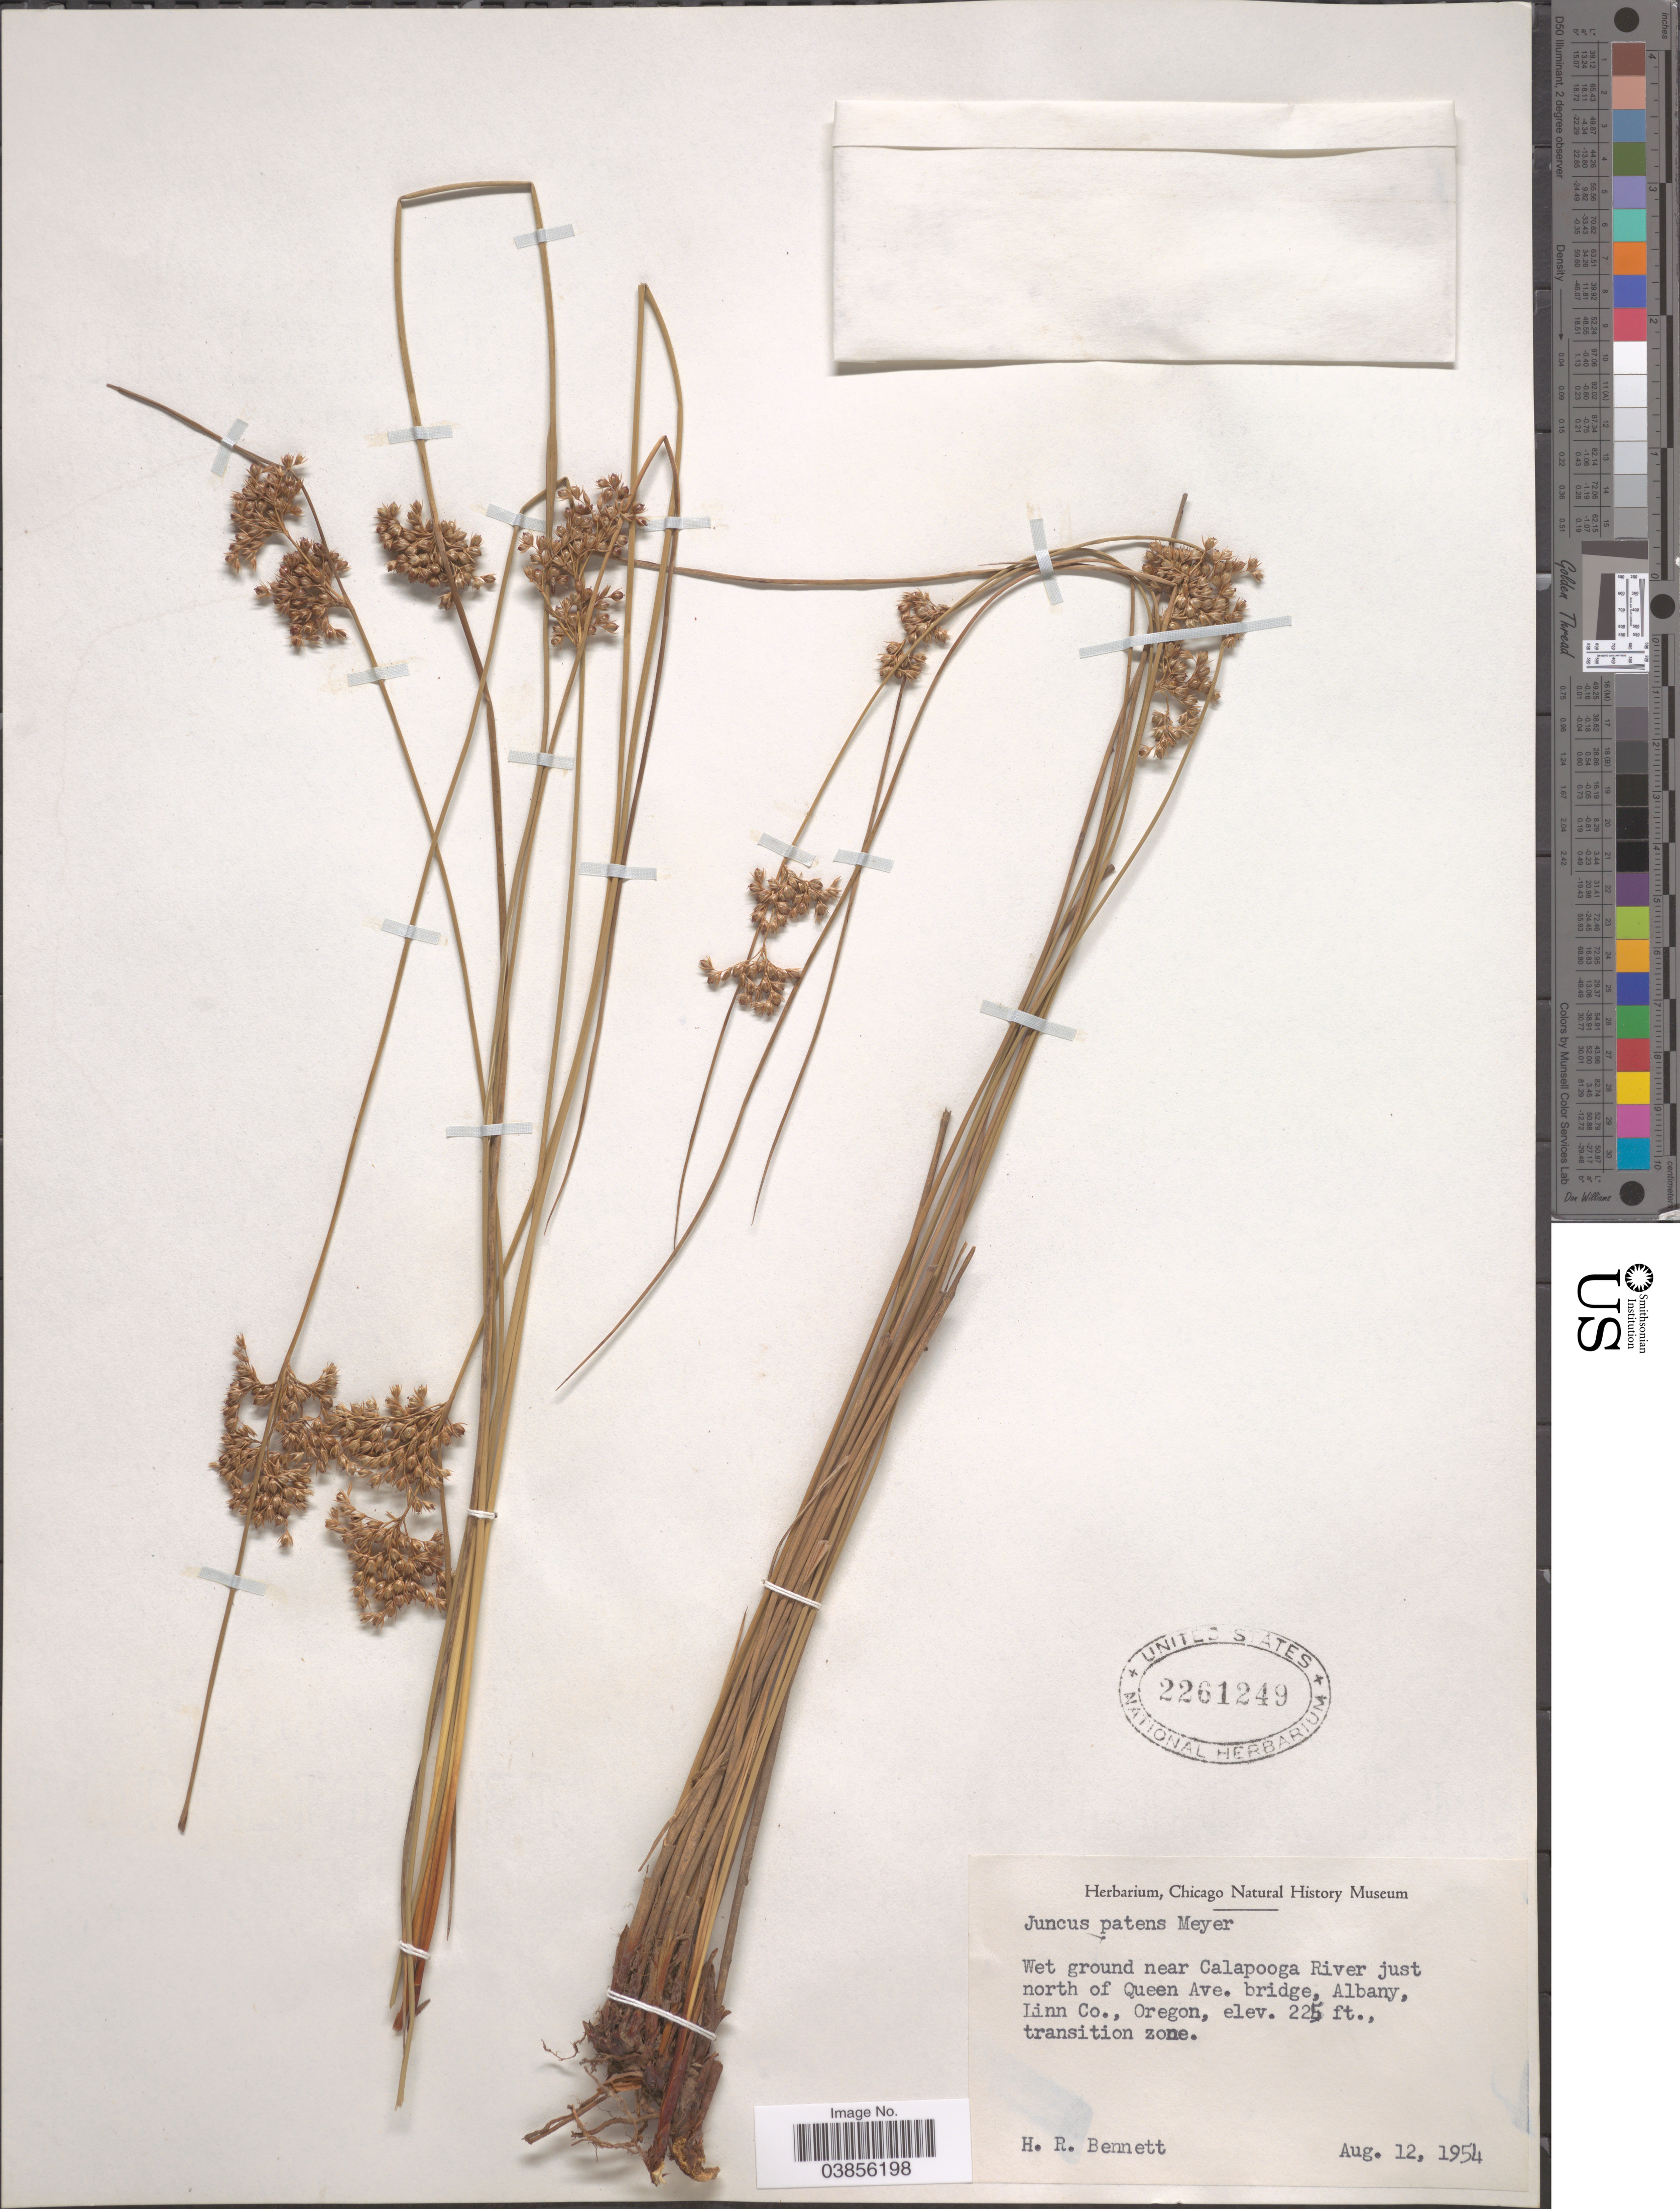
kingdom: Plantae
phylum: Tracheophyta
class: Liliopsida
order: Poales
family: Juncaceae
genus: Juncus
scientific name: Juncus patens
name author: E. Mey.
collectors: H. R. Bennett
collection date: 1954-08-12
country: United States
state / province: Oregon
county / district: Linn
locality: Wet ground near Calapooga River just north of Queen Ave. bridge, Albany, Linn Co., transition zone.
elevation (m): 69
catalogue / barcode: US 2261249